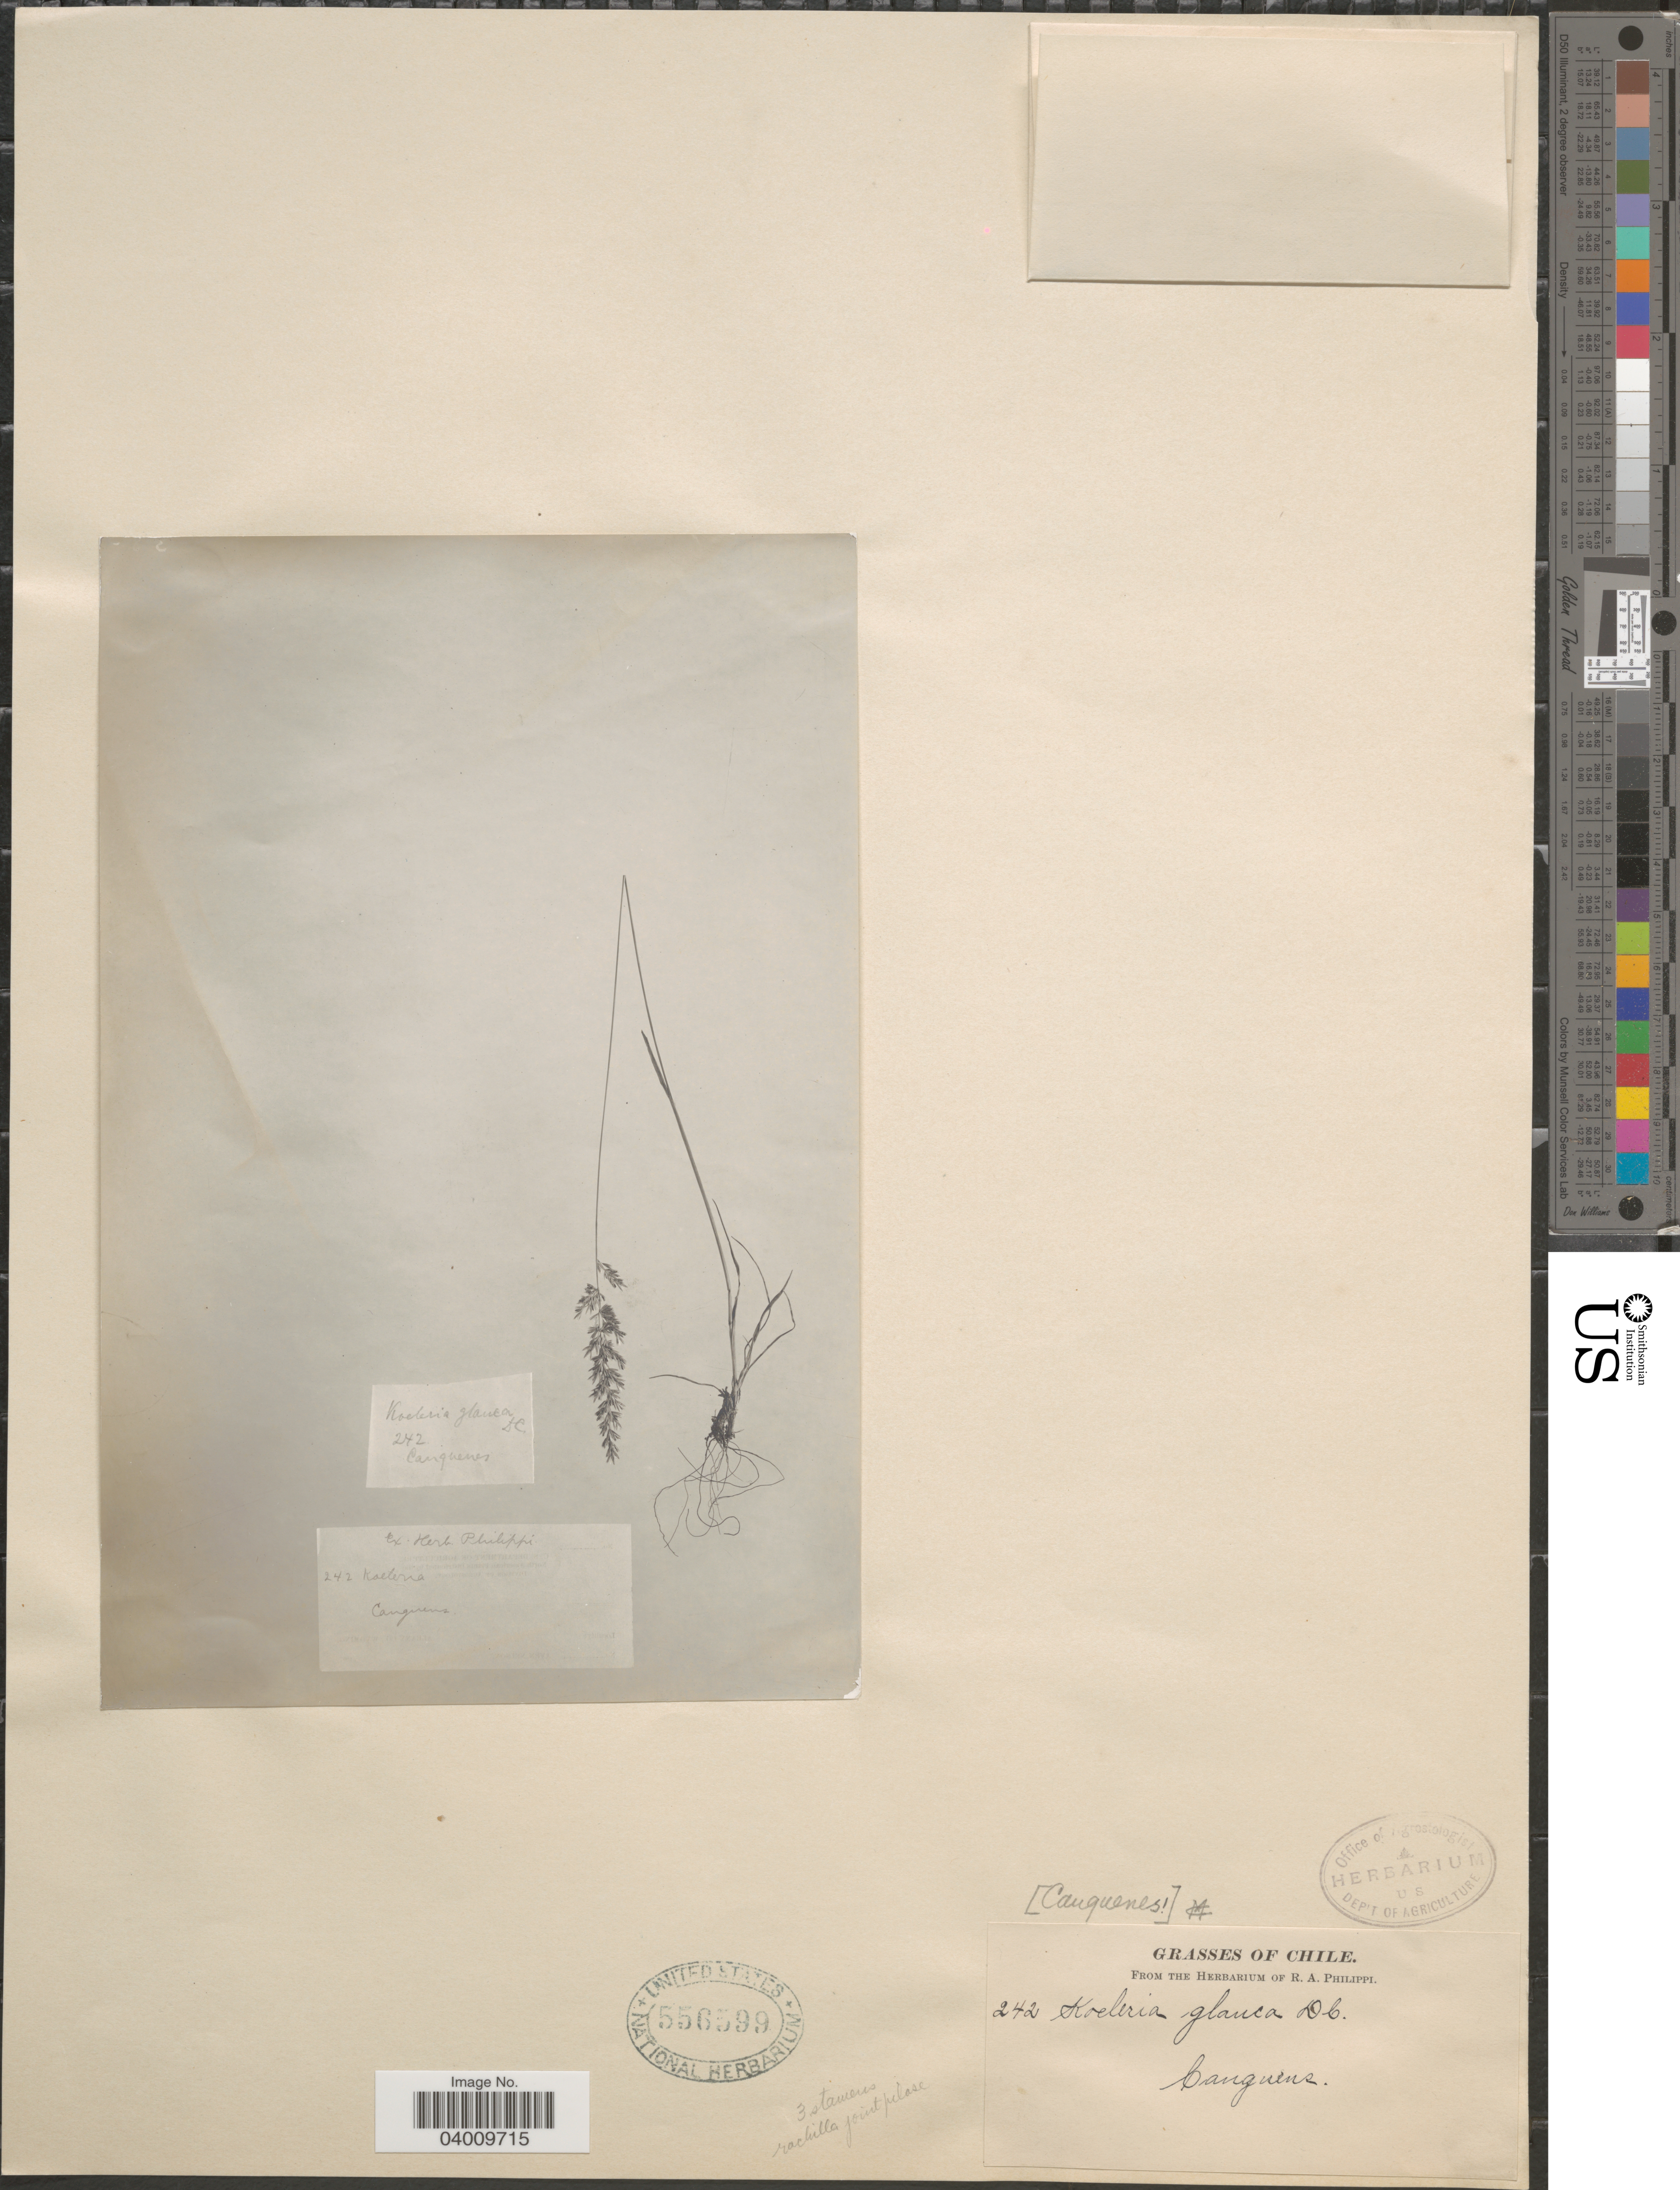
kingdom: Plantae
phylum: Tracheophyta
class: Liliopsida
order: Poales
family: Poaceae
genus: Koeleria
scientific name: Koeleria glauca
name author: (Spreng.) DC.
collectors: ex. herb. R.A. Philippi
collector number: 242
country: Chile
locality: Canquens.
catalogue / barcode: US 556599